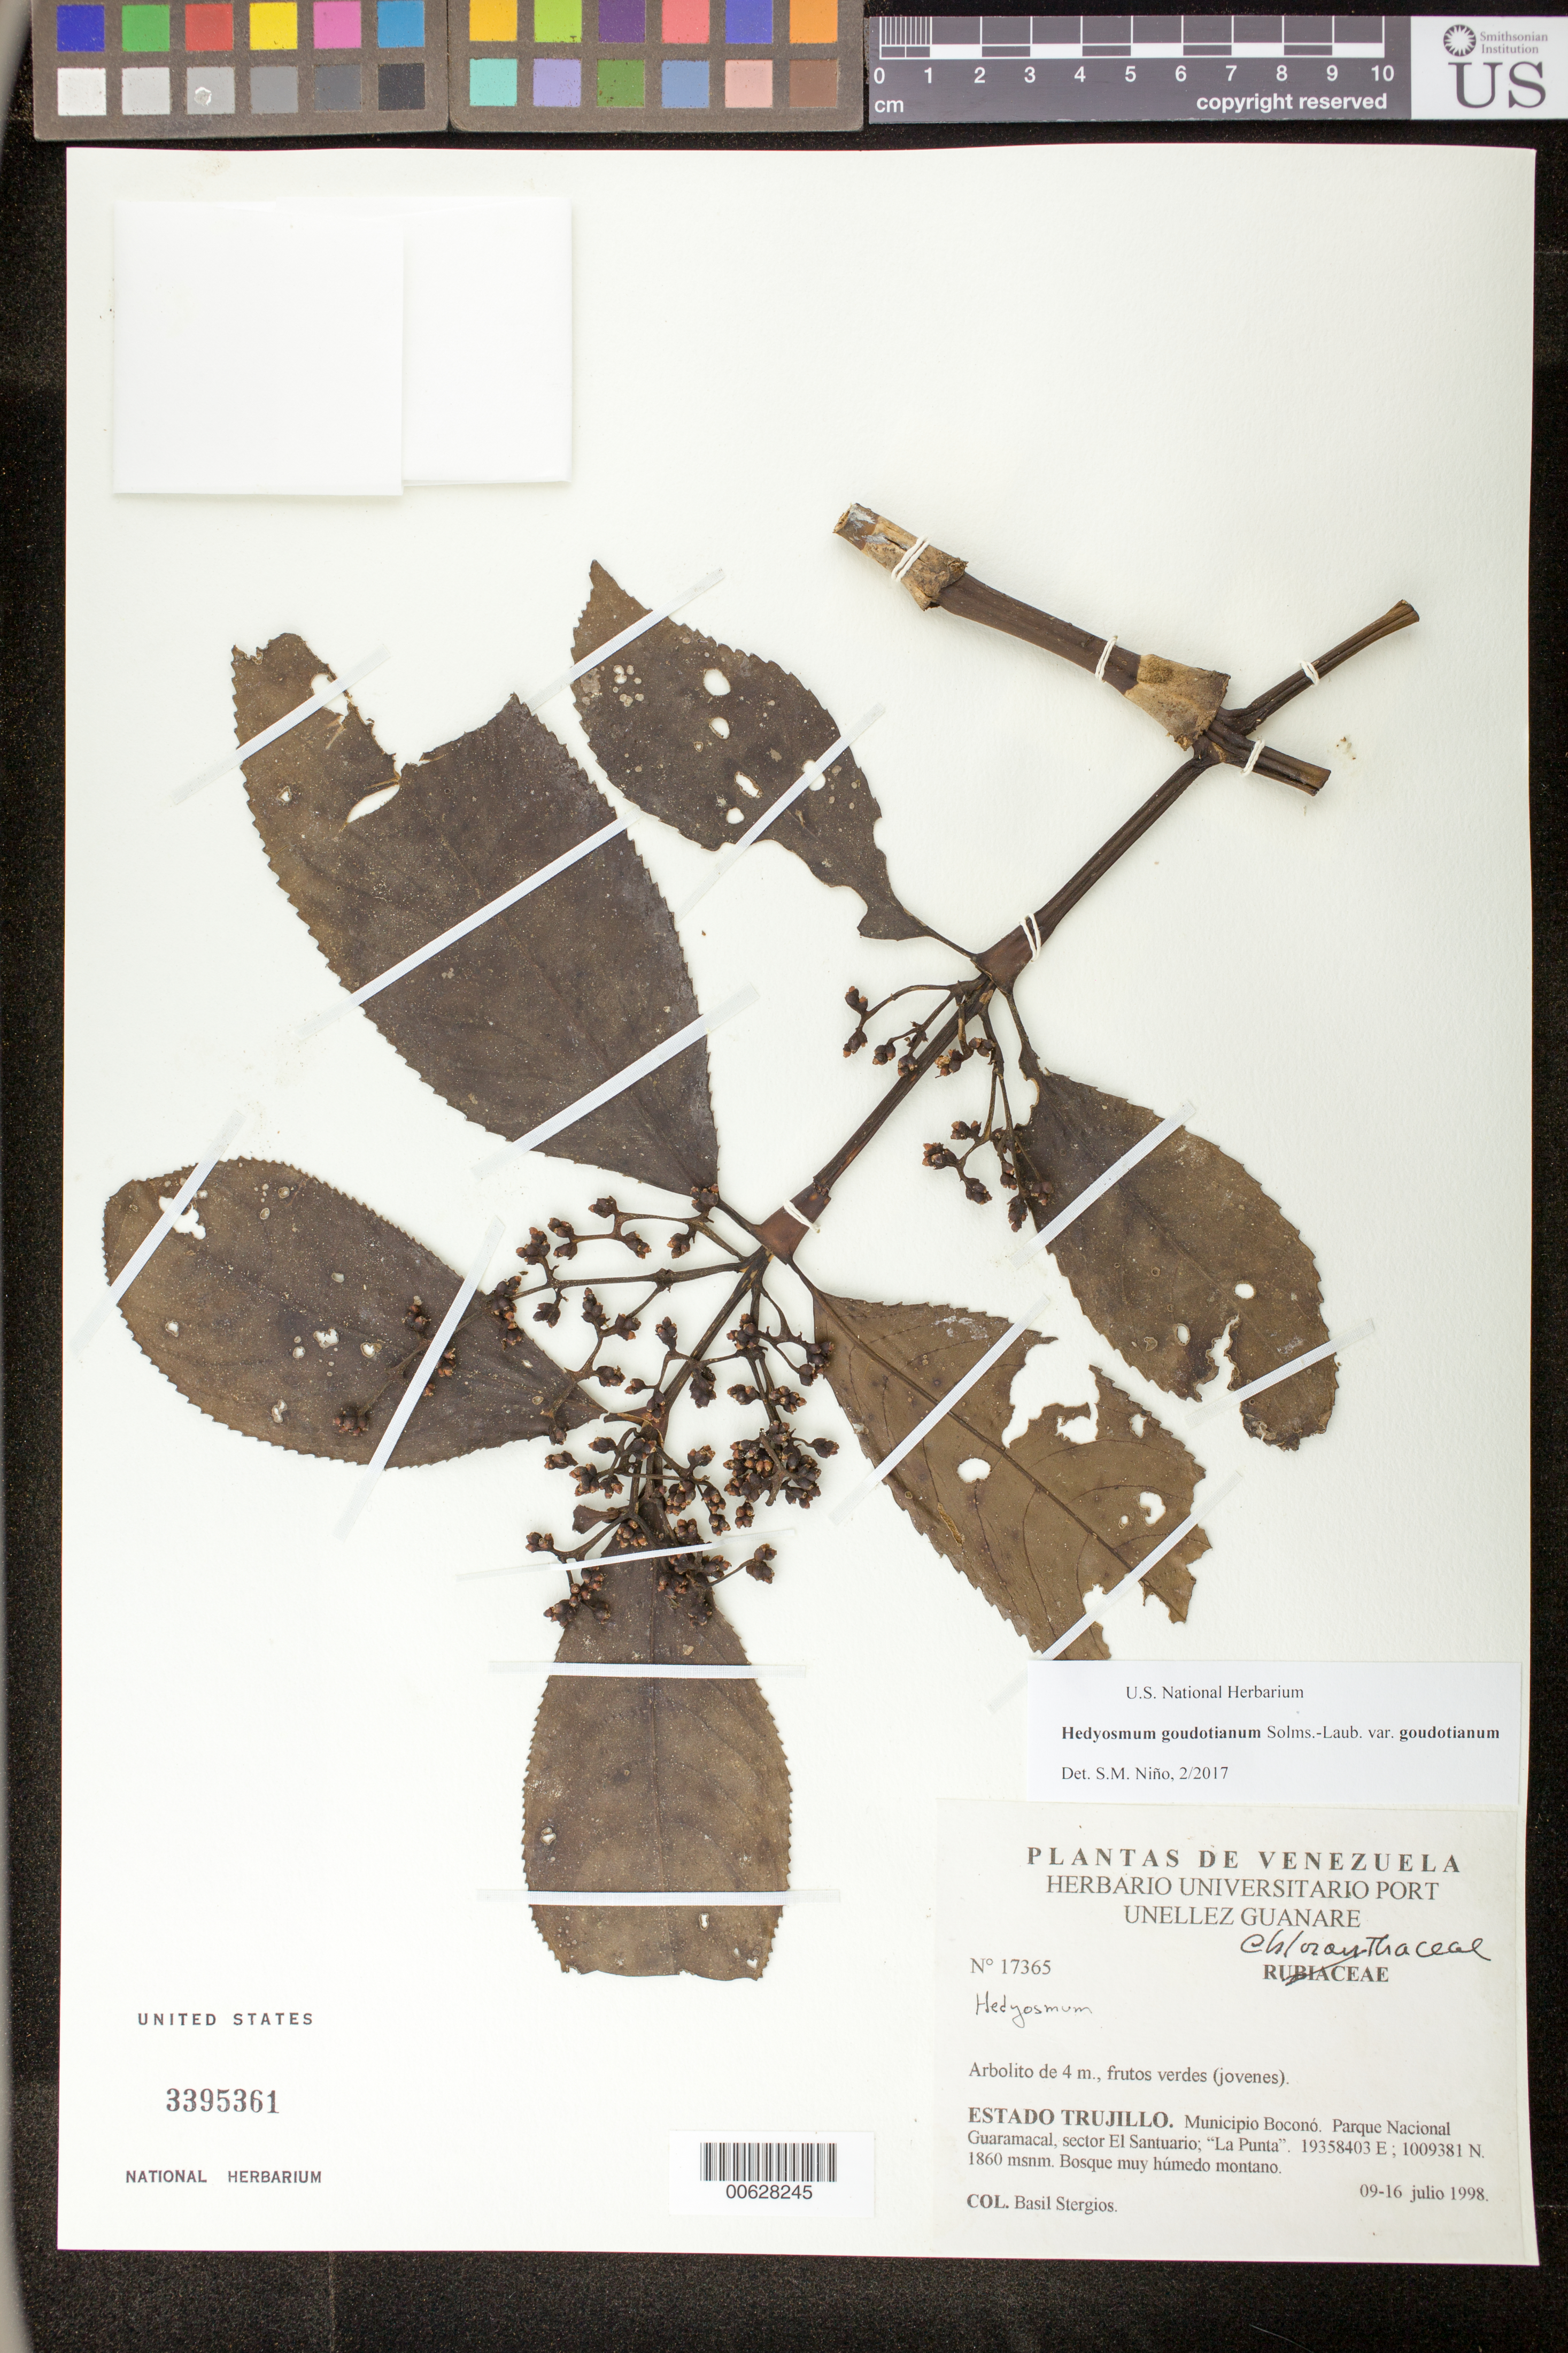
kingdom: Plantae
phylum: Tracheophyta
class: Magnoliopsida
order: Chloranthales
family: Chloranthaceae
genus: Hedyosmum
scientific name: Hedyosmum goudotianum var. goudotianum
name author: Solms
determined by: Niño, S. M., (PORT), BioCentro-UNELLEZ (VENEZUELA)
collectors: B. G. Stergios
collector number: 17365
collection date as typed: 09 Jul 1998 to 16 Jul 1998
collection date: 1998-07-09/1998-07-16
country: Venezuela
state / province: Trujillo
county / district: Boconó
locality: Parque Nacional Guaramacal, sector El Santuario, La Punta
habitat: Bosques muy húmedo montano.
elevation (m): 1860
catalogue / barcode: US 3395361